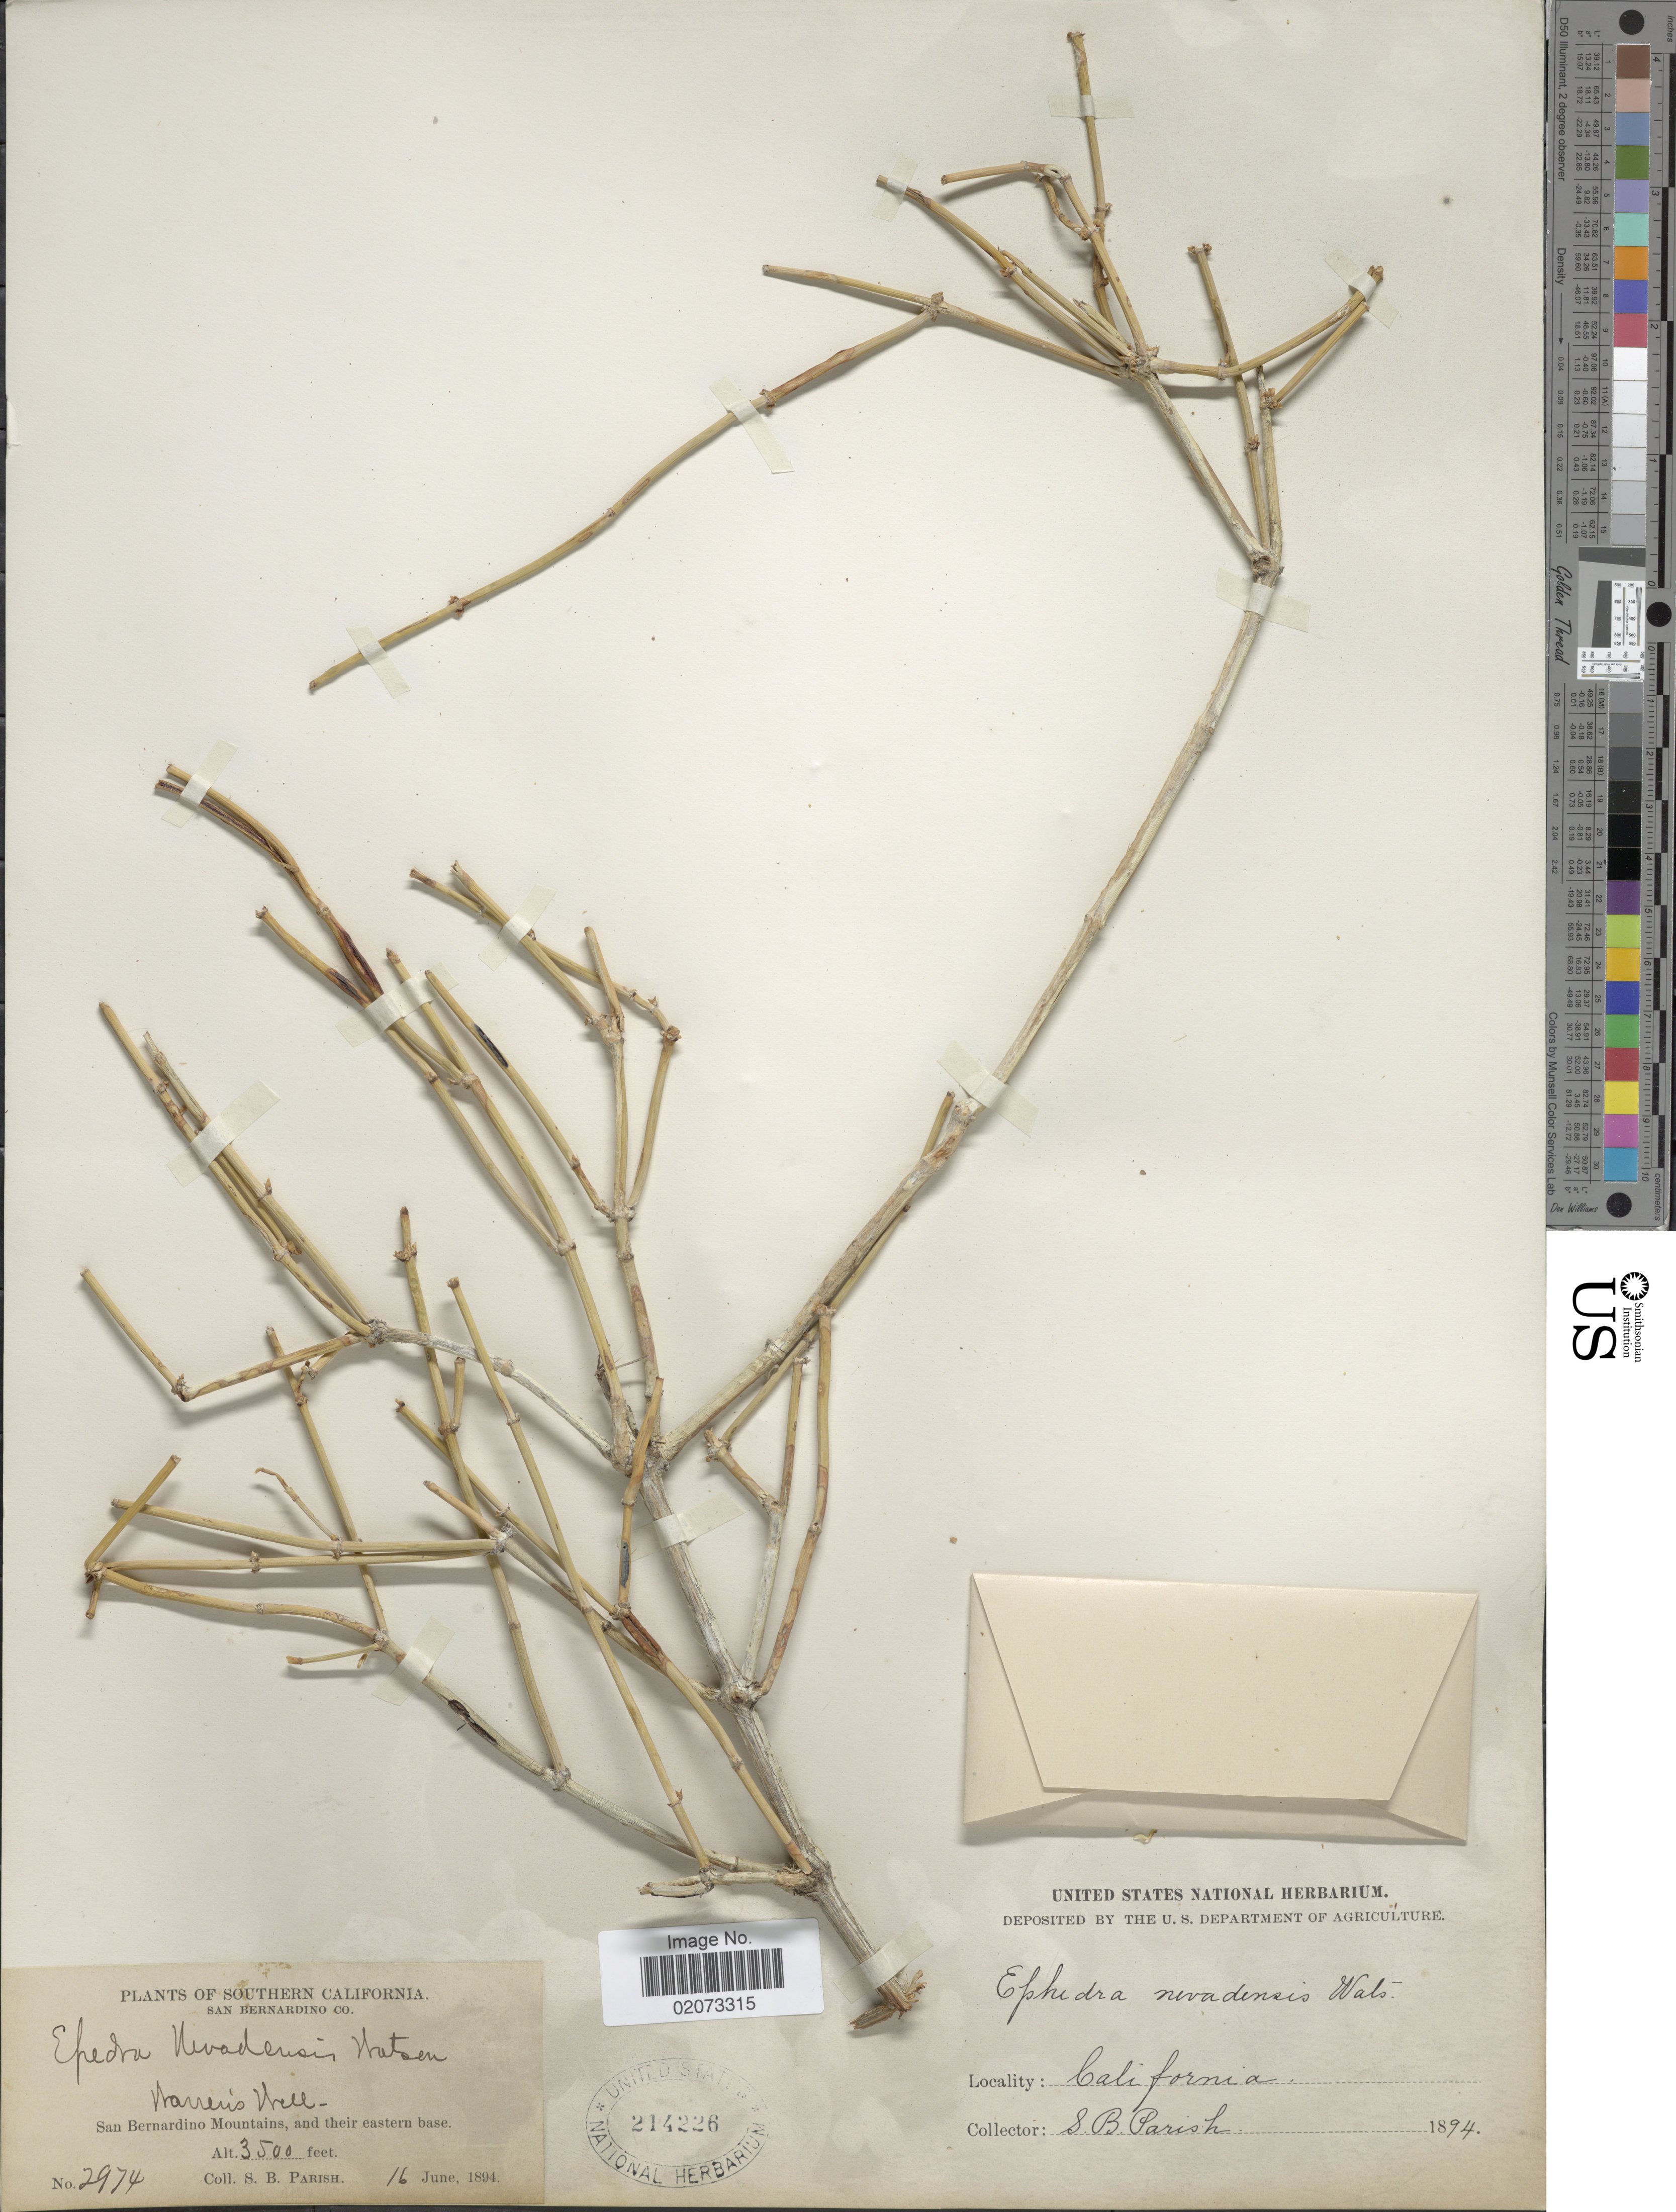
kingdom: Plantae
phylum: Tracheophyta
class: Gnetopsida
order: Ephedrales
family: Ephedraceae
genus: Ephedra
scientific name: Ephedra nevadensis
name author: S. Watson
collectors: S. B. Parish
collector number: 2974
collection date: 1894-06-16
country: United States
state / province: California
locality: California. Marrens Hill. San Bernardino Mountains, and their eastern base.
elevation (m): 1067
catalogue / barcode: US 214226